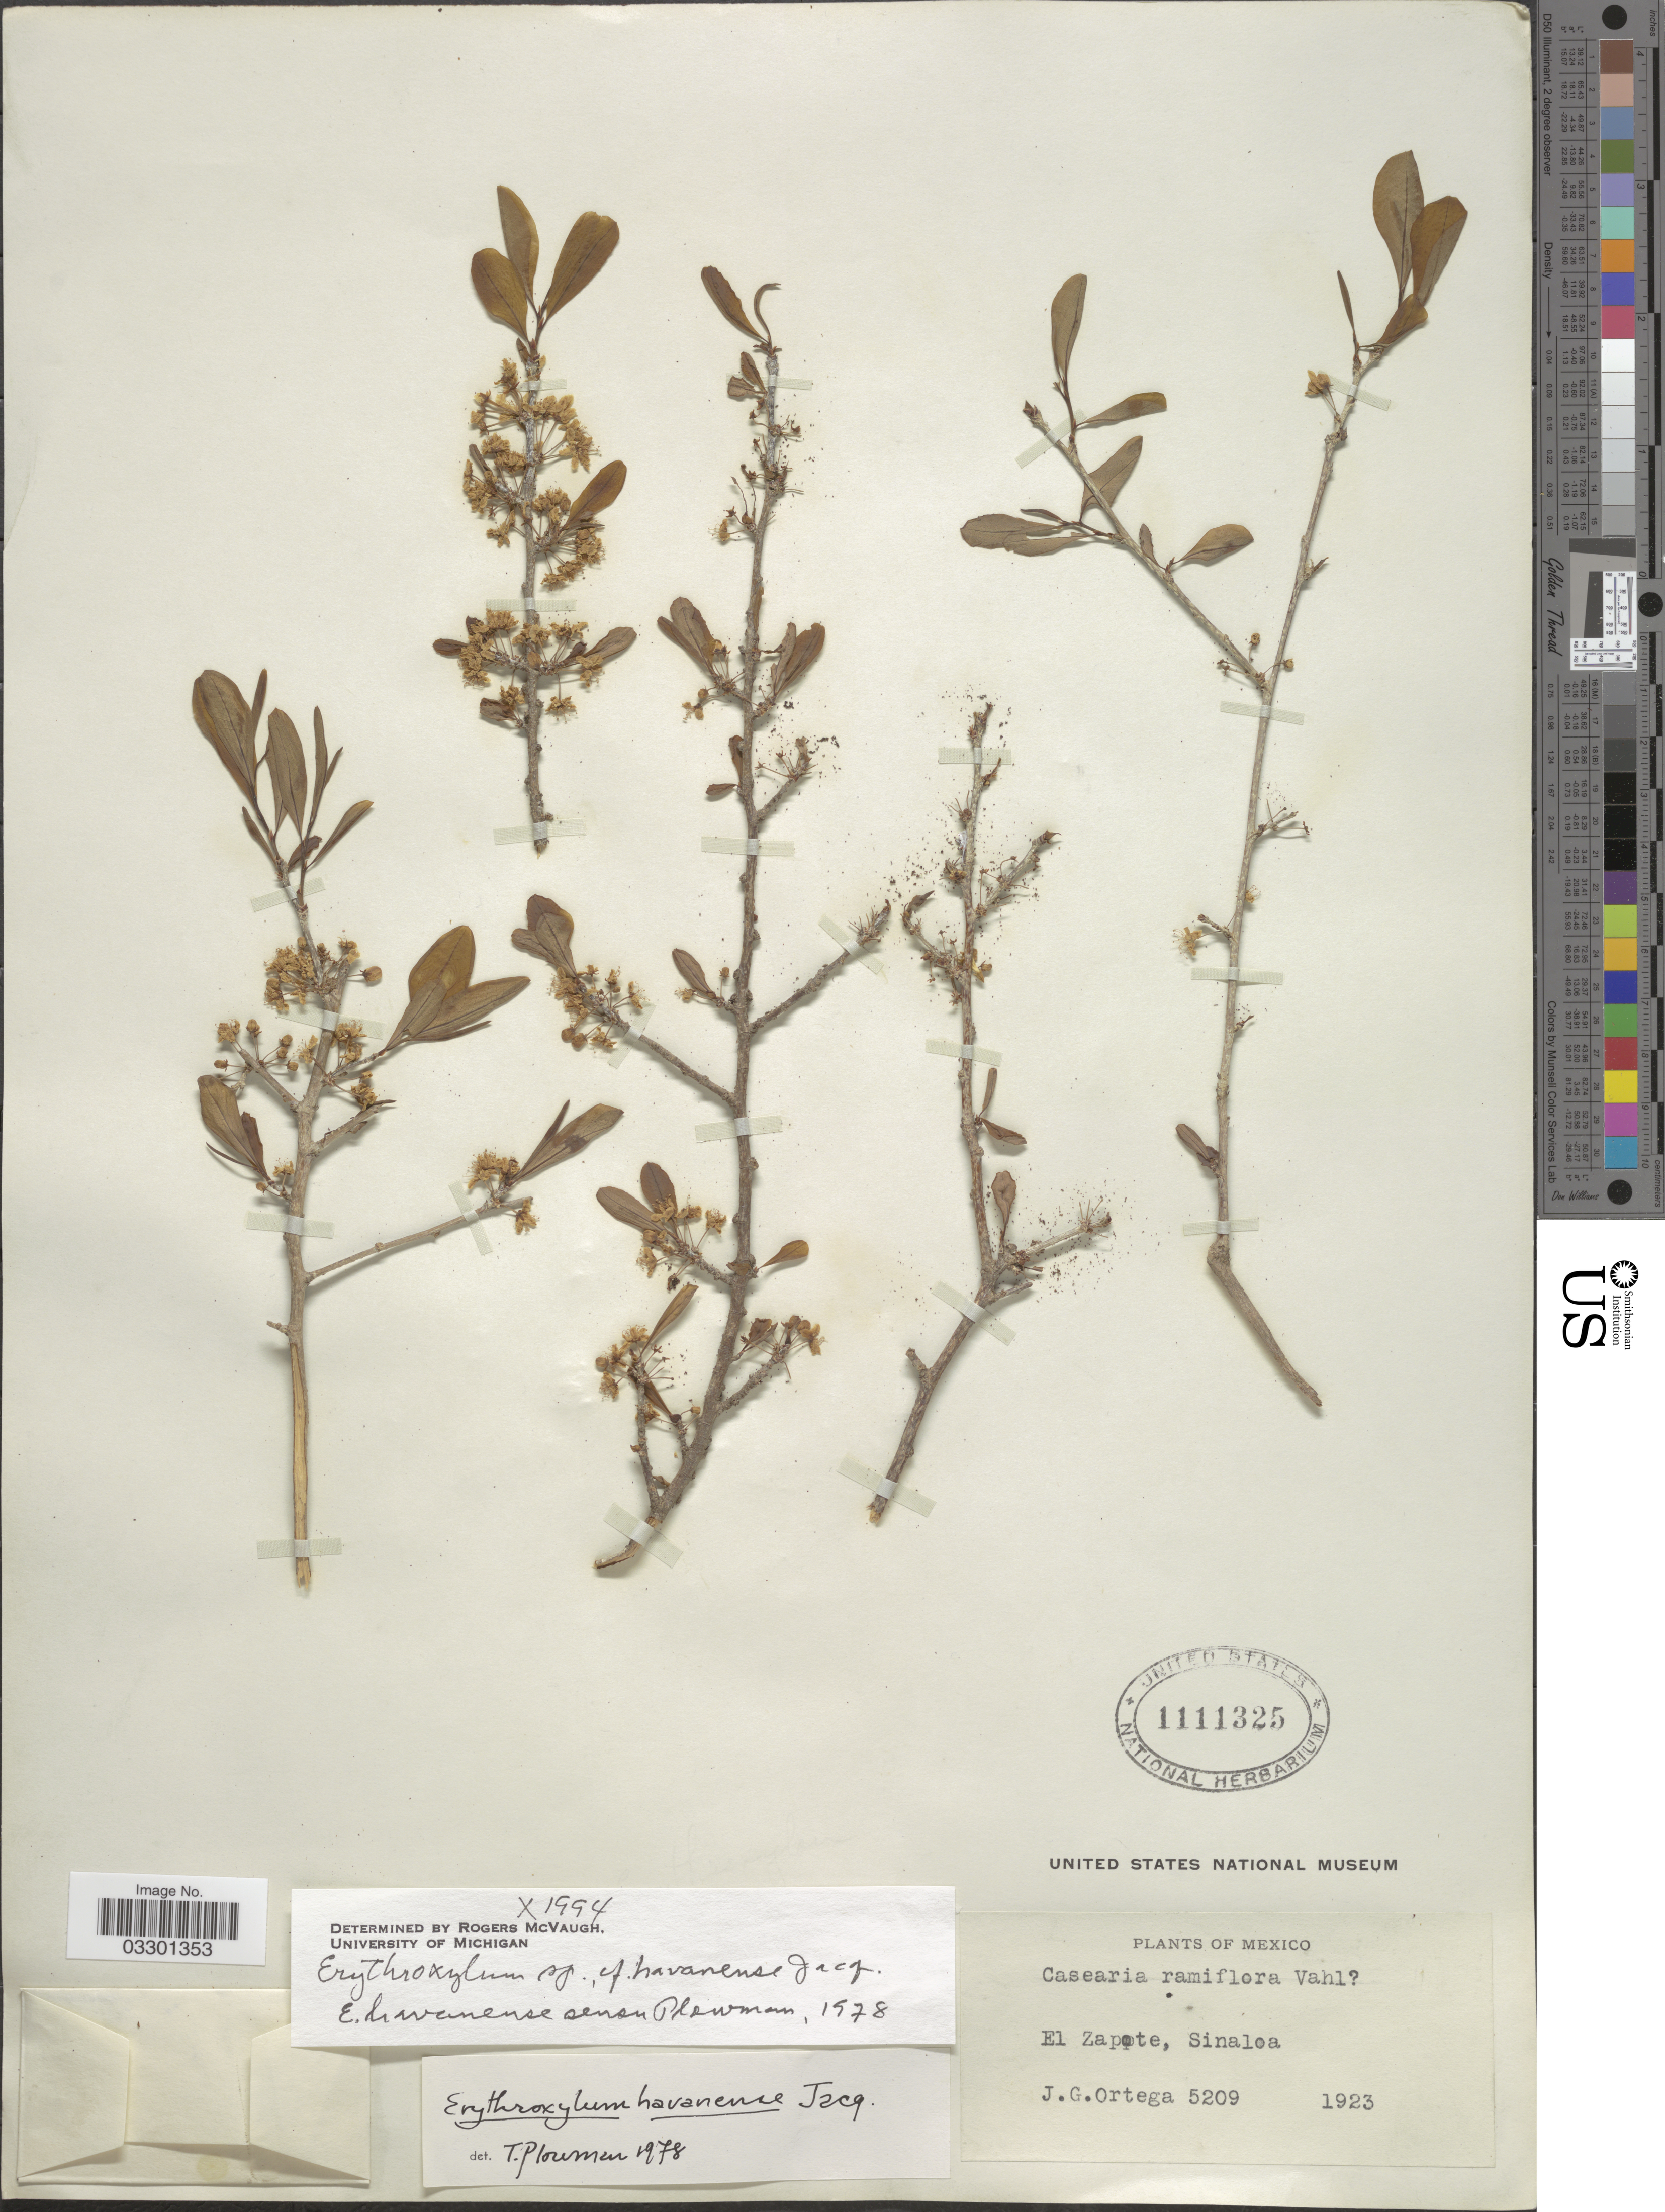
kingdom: Plantae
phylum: Tracheophyta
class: Magnoliopsida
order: Malpighiales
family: Erythroxylaceae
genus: Erythroxylum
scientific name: Erythroxylum havanense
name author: Jacq.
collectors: J. Ortega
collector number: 5209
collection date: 1923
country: Mexico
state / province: Sinaloa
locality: El Zapote.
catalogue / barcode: US 1111325